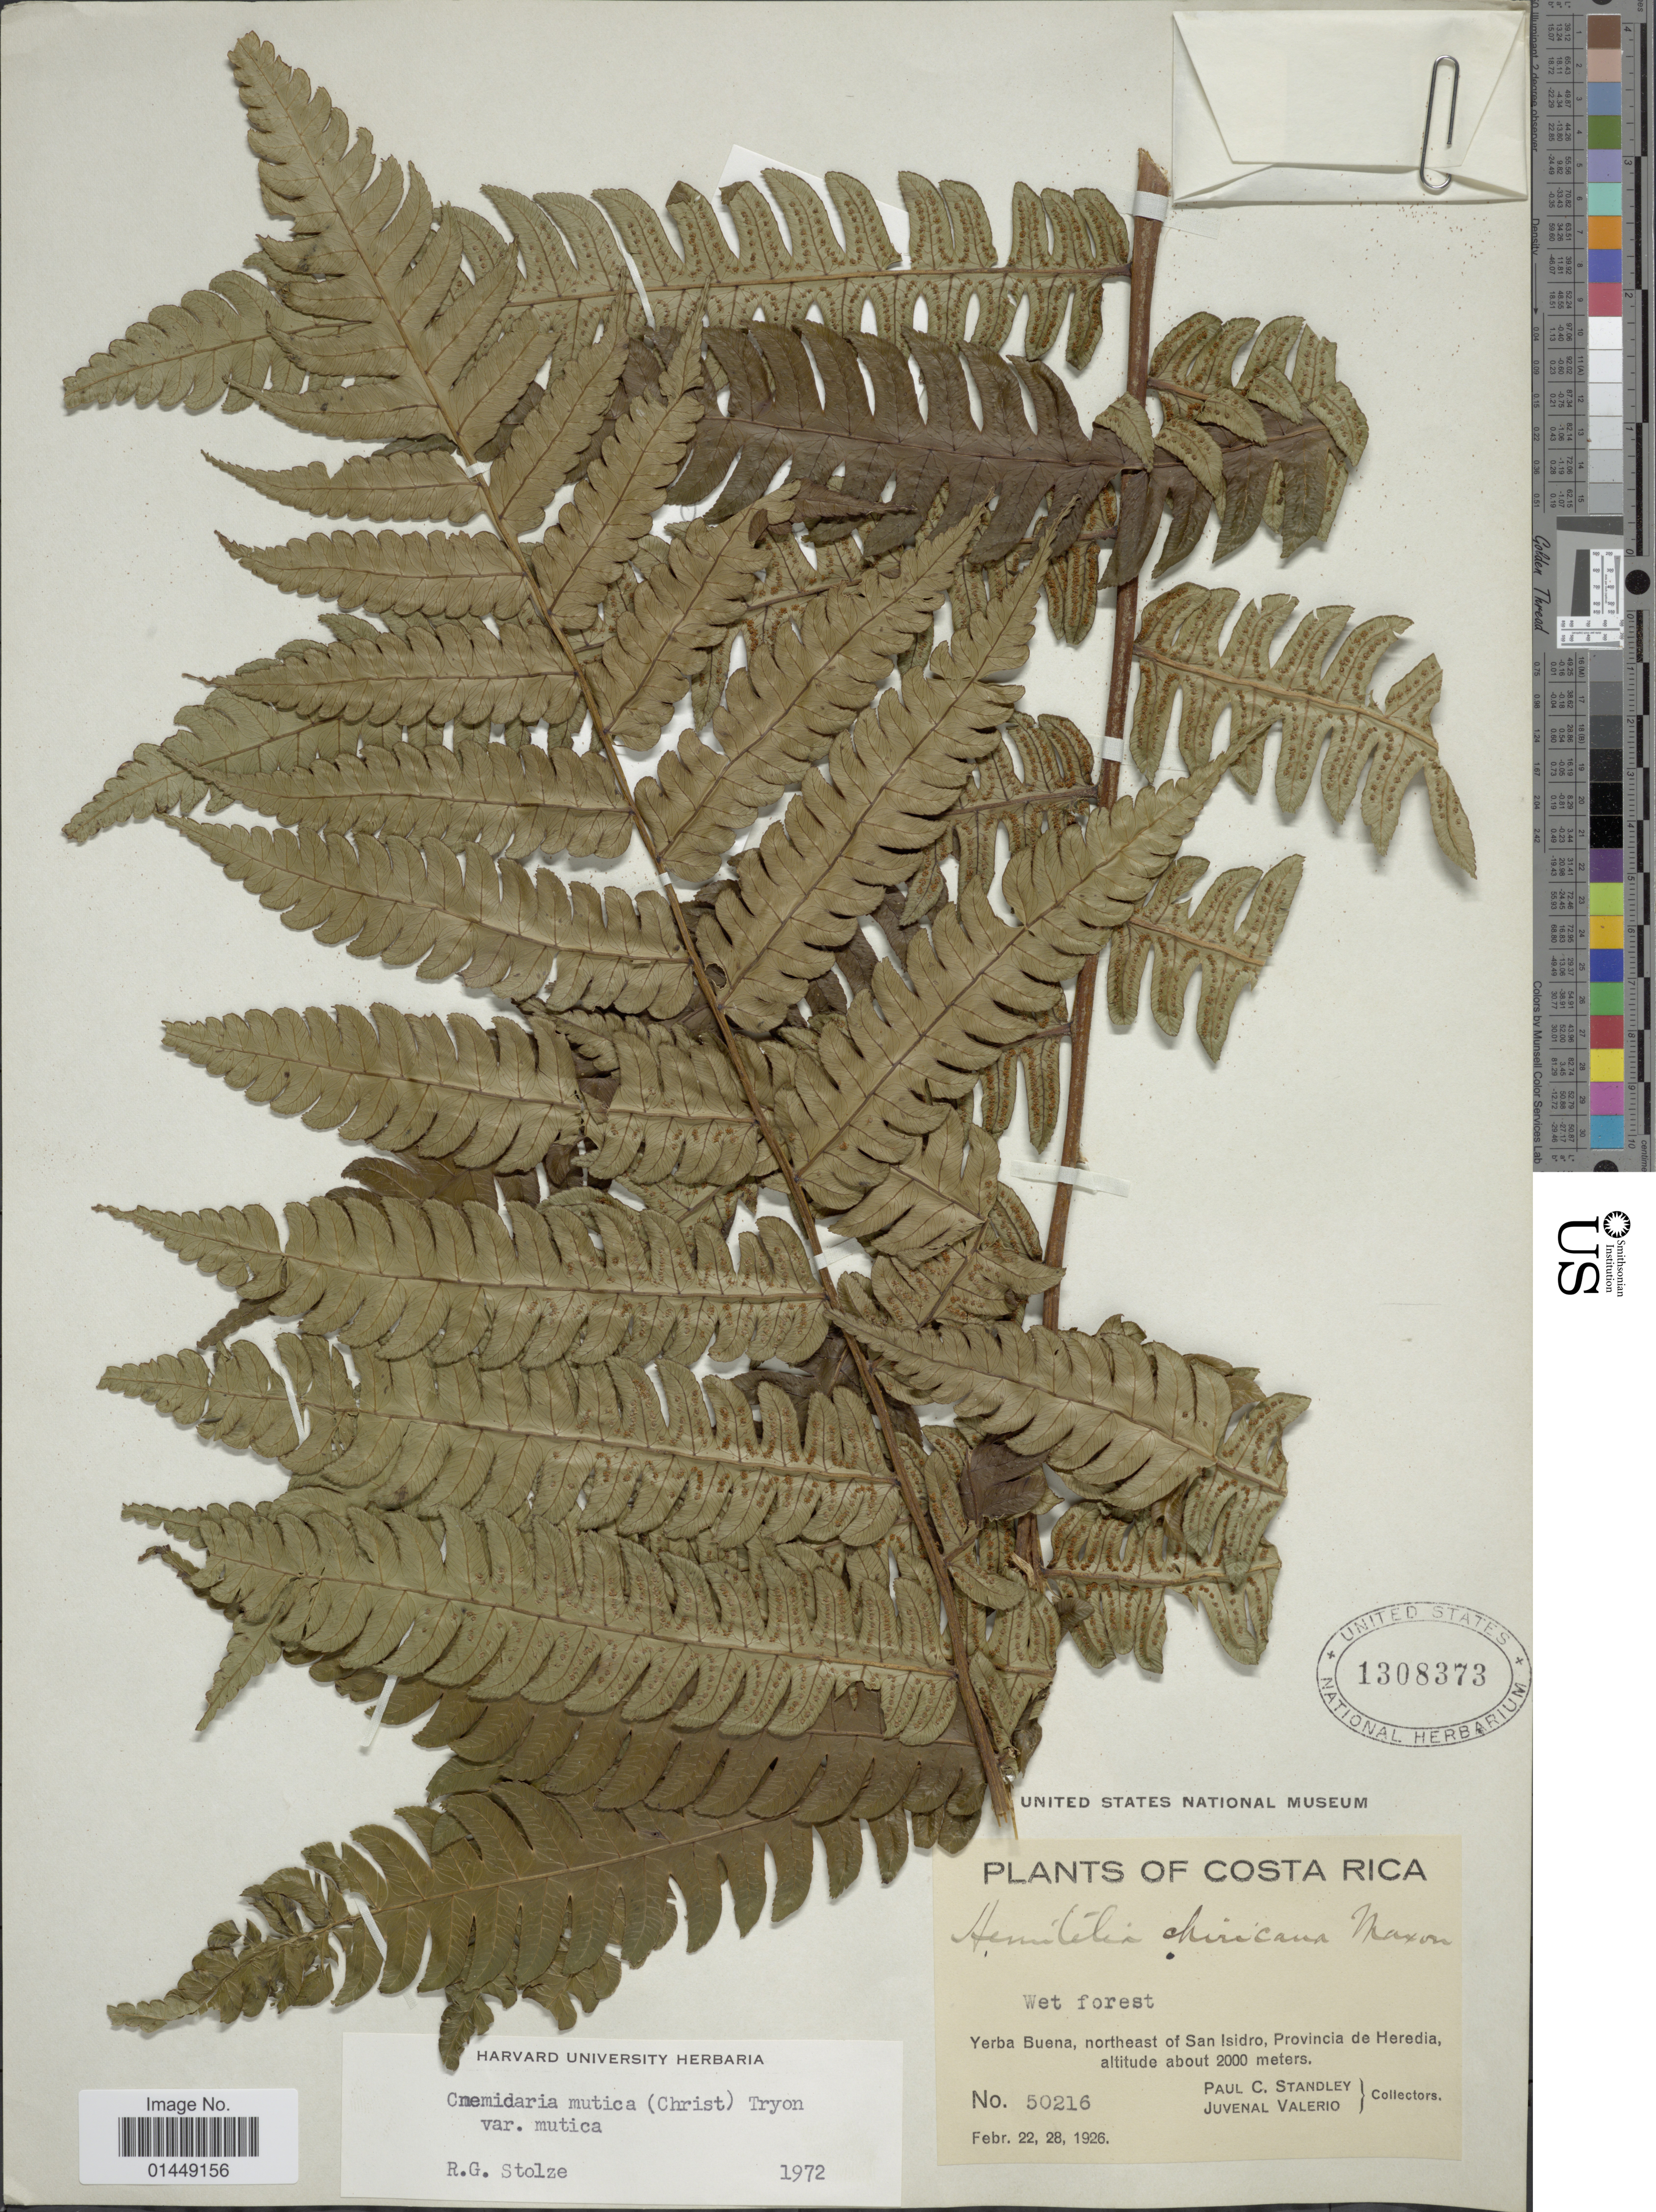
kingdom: Plantae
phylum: Tracheophyta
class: Polypodiopsida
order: Cyatheales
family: Cyatheaceae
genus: Cyathea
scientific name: Cyathea mutica var. mutica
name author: (Christ) Domin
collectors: P. C. Standley & J. Valerio R.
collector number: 50216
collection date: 1926-02-22/1926-02-28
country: Costa Rica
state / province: Heredia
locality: Yerba Buena, northeast of San Isidro, Provincia de Heredia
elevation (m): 2000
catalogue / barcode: US 1308373